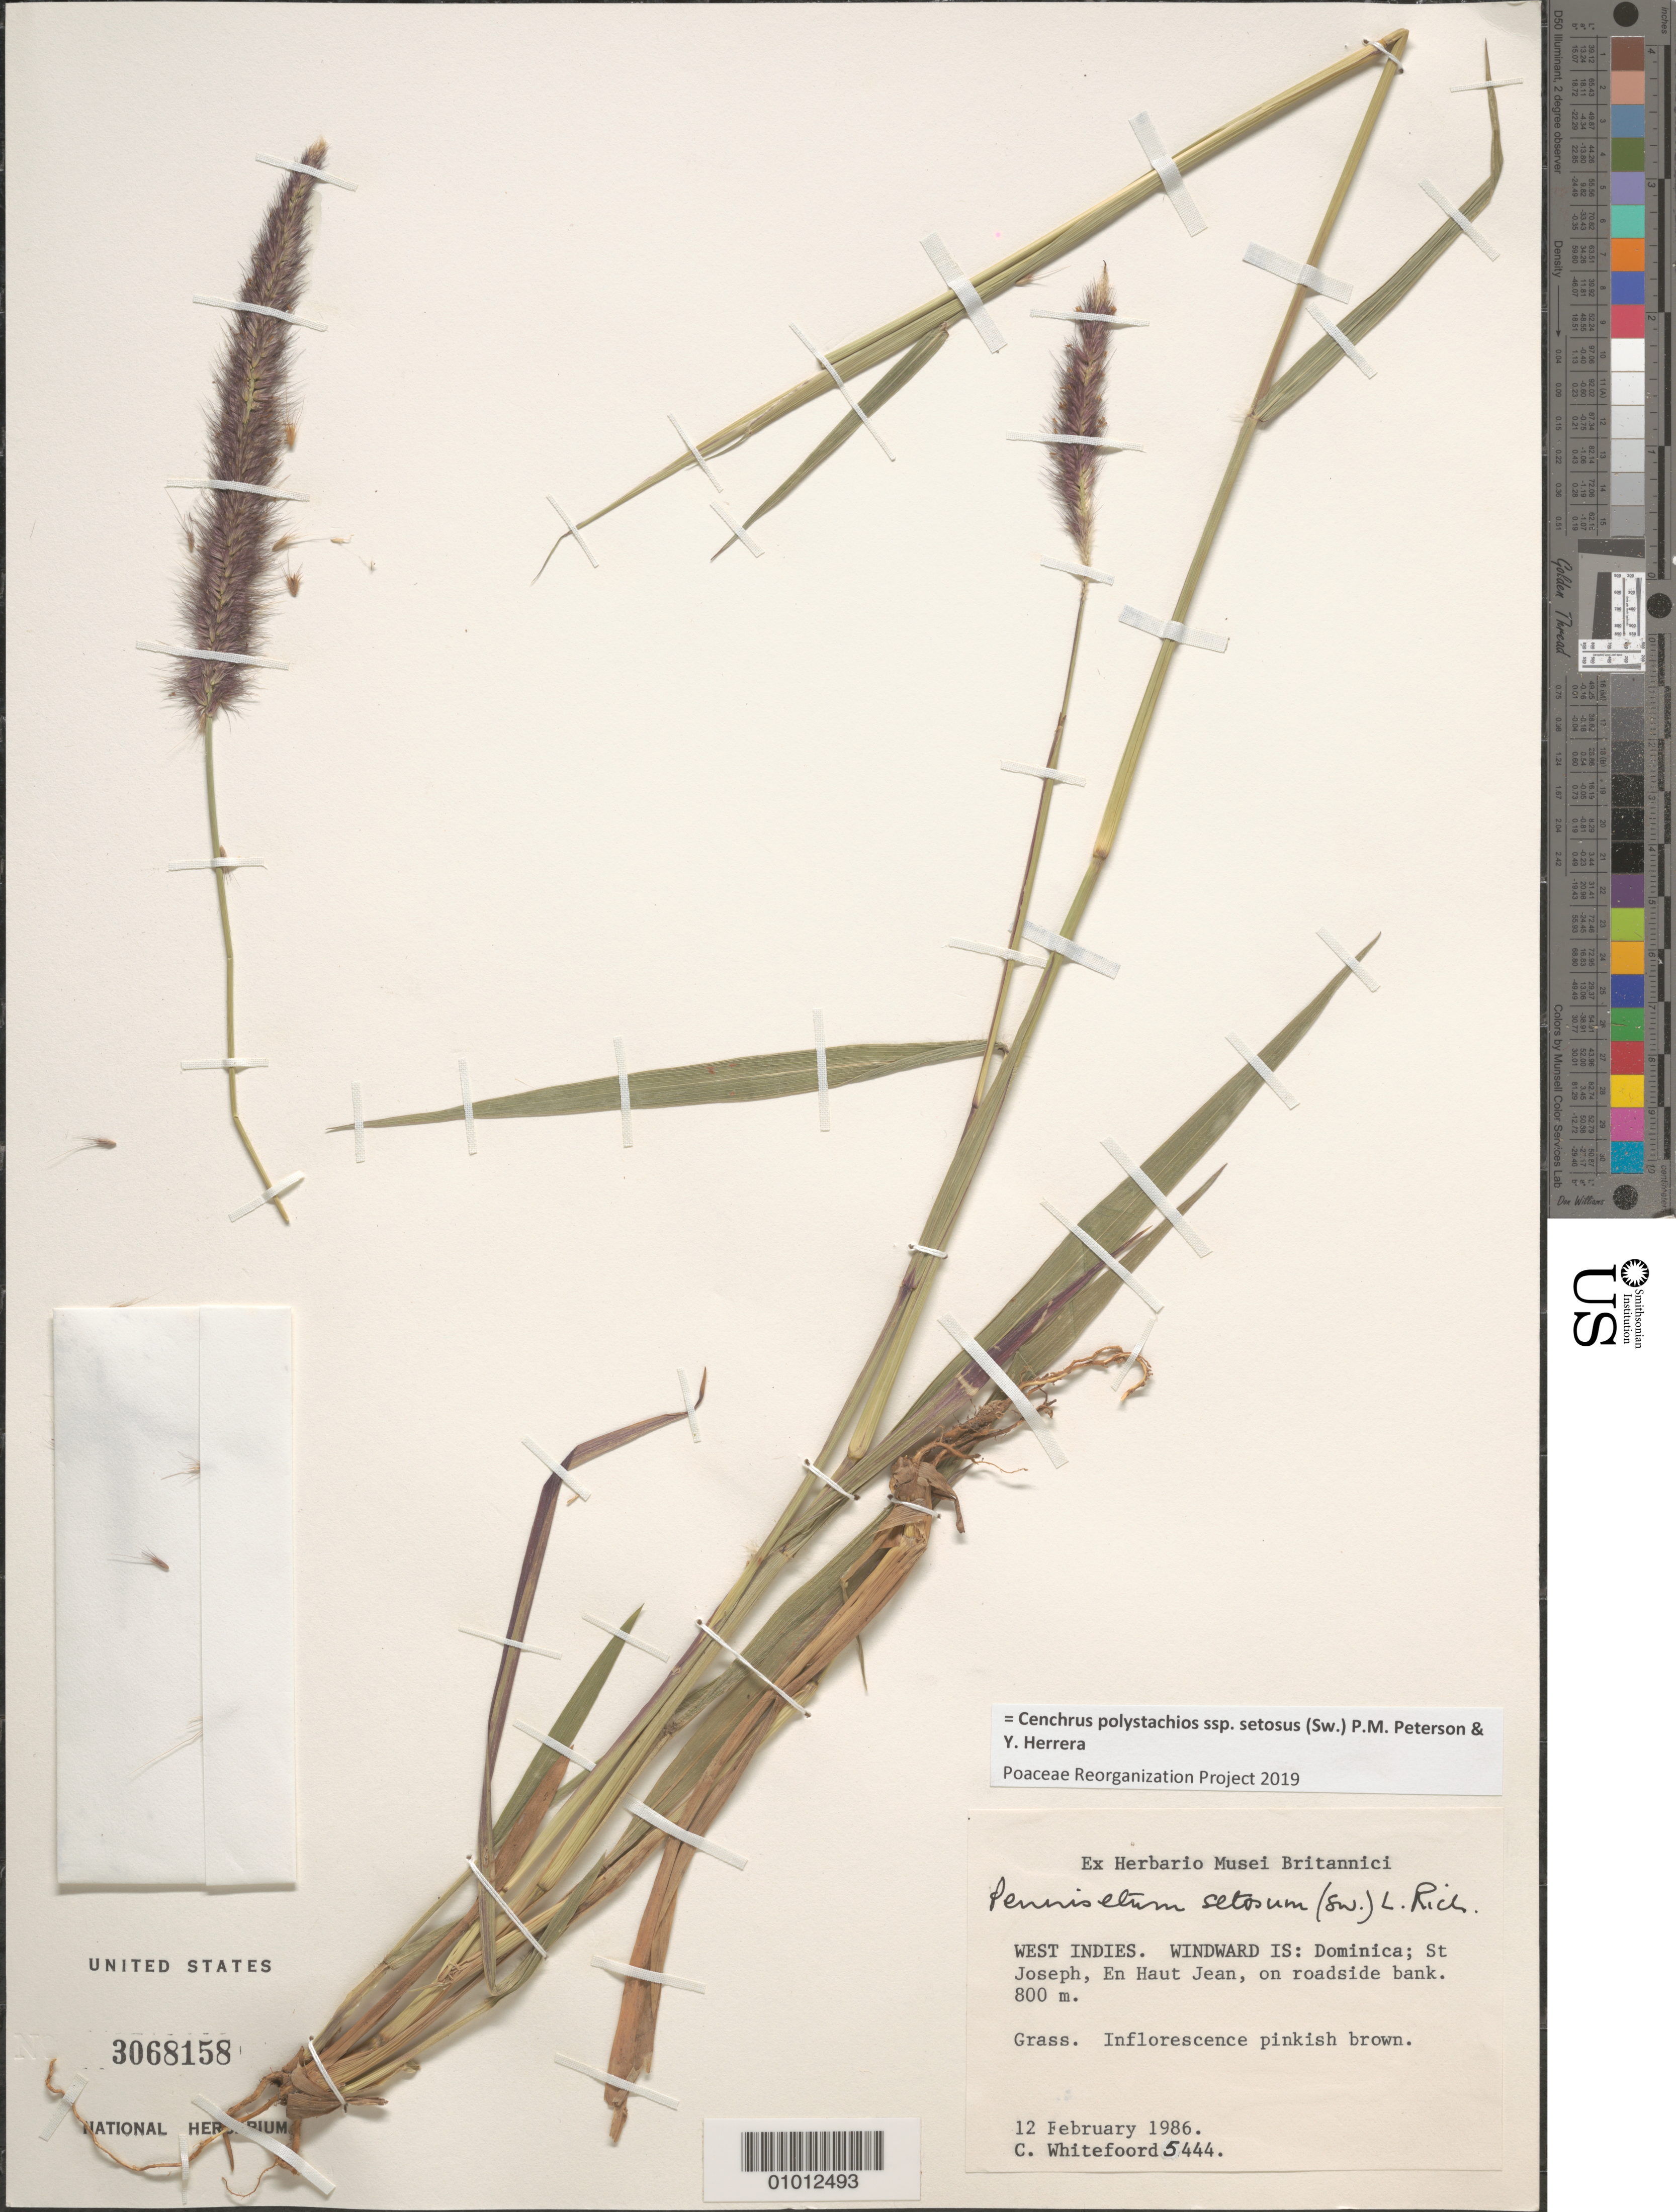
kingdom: Plantae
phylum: Tracheophyta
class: Liliopsida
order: Poales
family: Poaceae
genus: Cenchrus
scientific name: Cenchrus polystachios subsp. setosus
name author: (Sw.) P.M. Peterson & Y. Herrera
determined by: Poaceae Reorganization Project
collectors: C. Whitefoord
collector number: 5444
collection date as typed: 12 Feb 1986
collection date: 1986-02-12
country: Dominica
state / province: St. Joseph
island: Dominica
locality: Windward Is: En Haut Jean, on roadside bank.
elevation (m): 800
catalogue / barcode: US 3068158